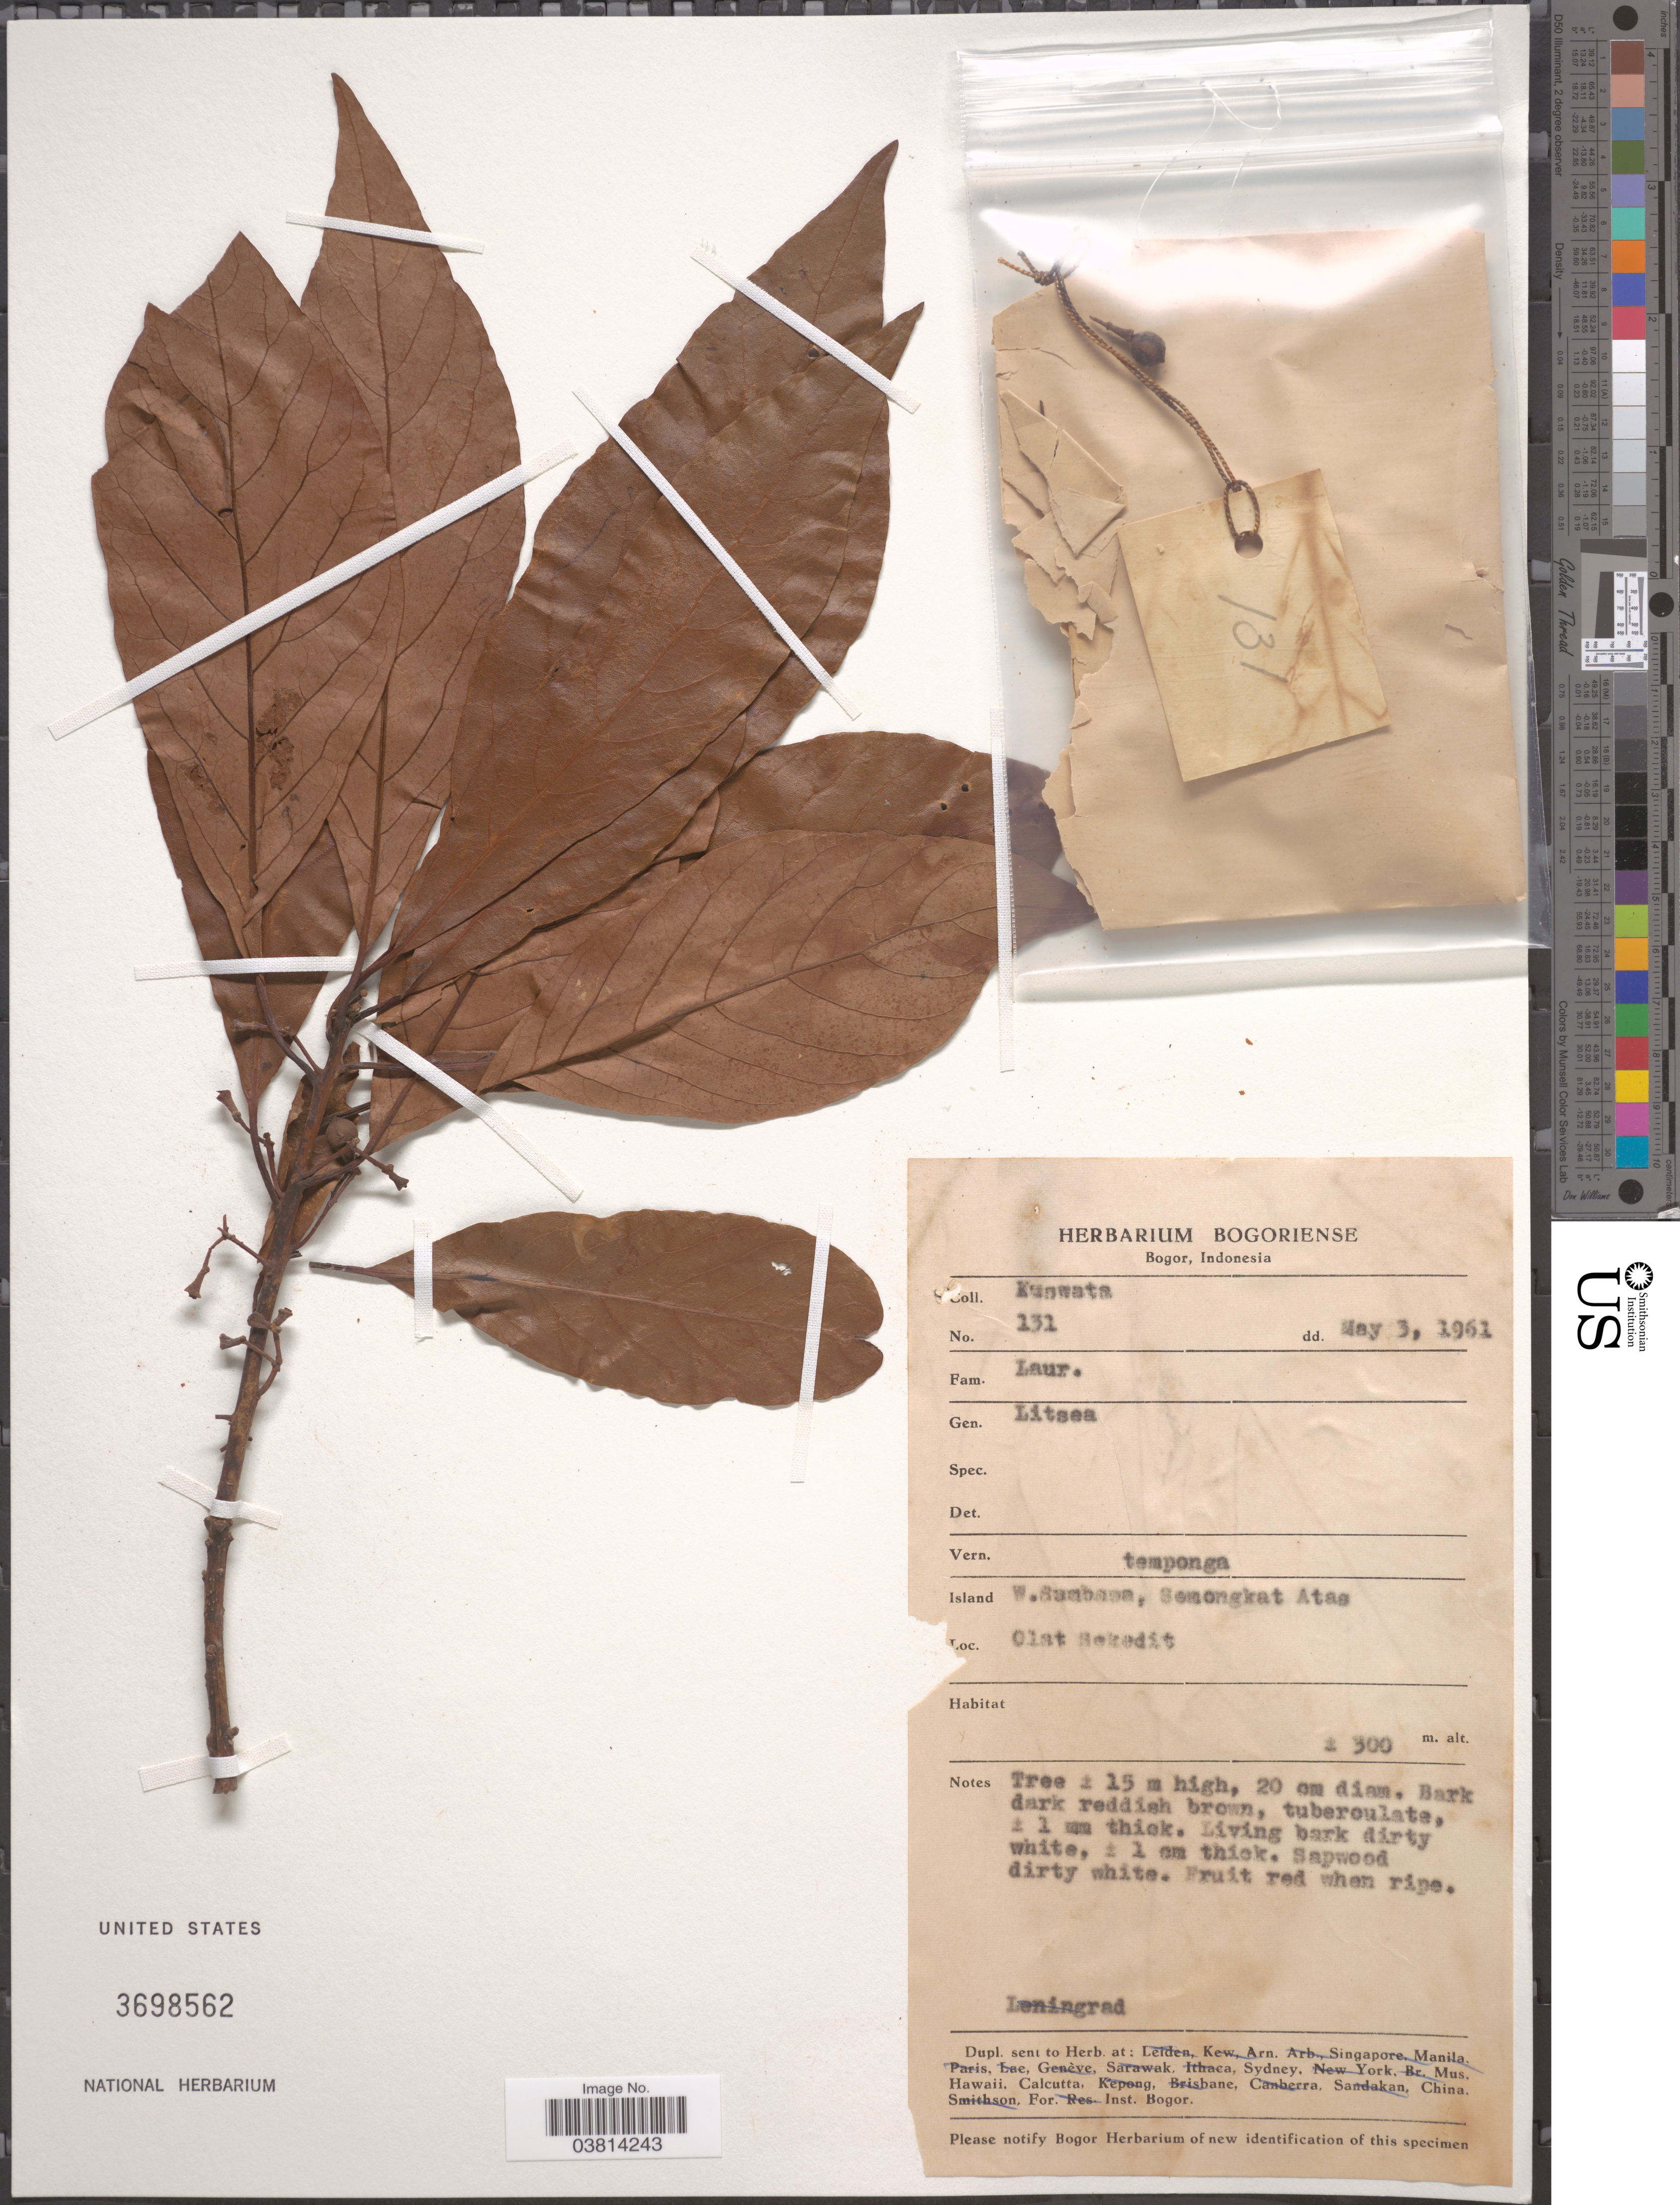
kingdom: Plantae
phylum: Tracheophyta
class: Magnoliopsida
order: Laurales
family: Lauraceae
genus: Litsea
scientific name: Litsea sp.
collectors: -. Kuswata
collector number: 131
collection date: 1961-05-03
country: Indonesia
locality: Island W. Sumbasa, Semongkat Atas. Olat Sekedit.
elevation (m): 300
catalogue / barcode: US 3698562